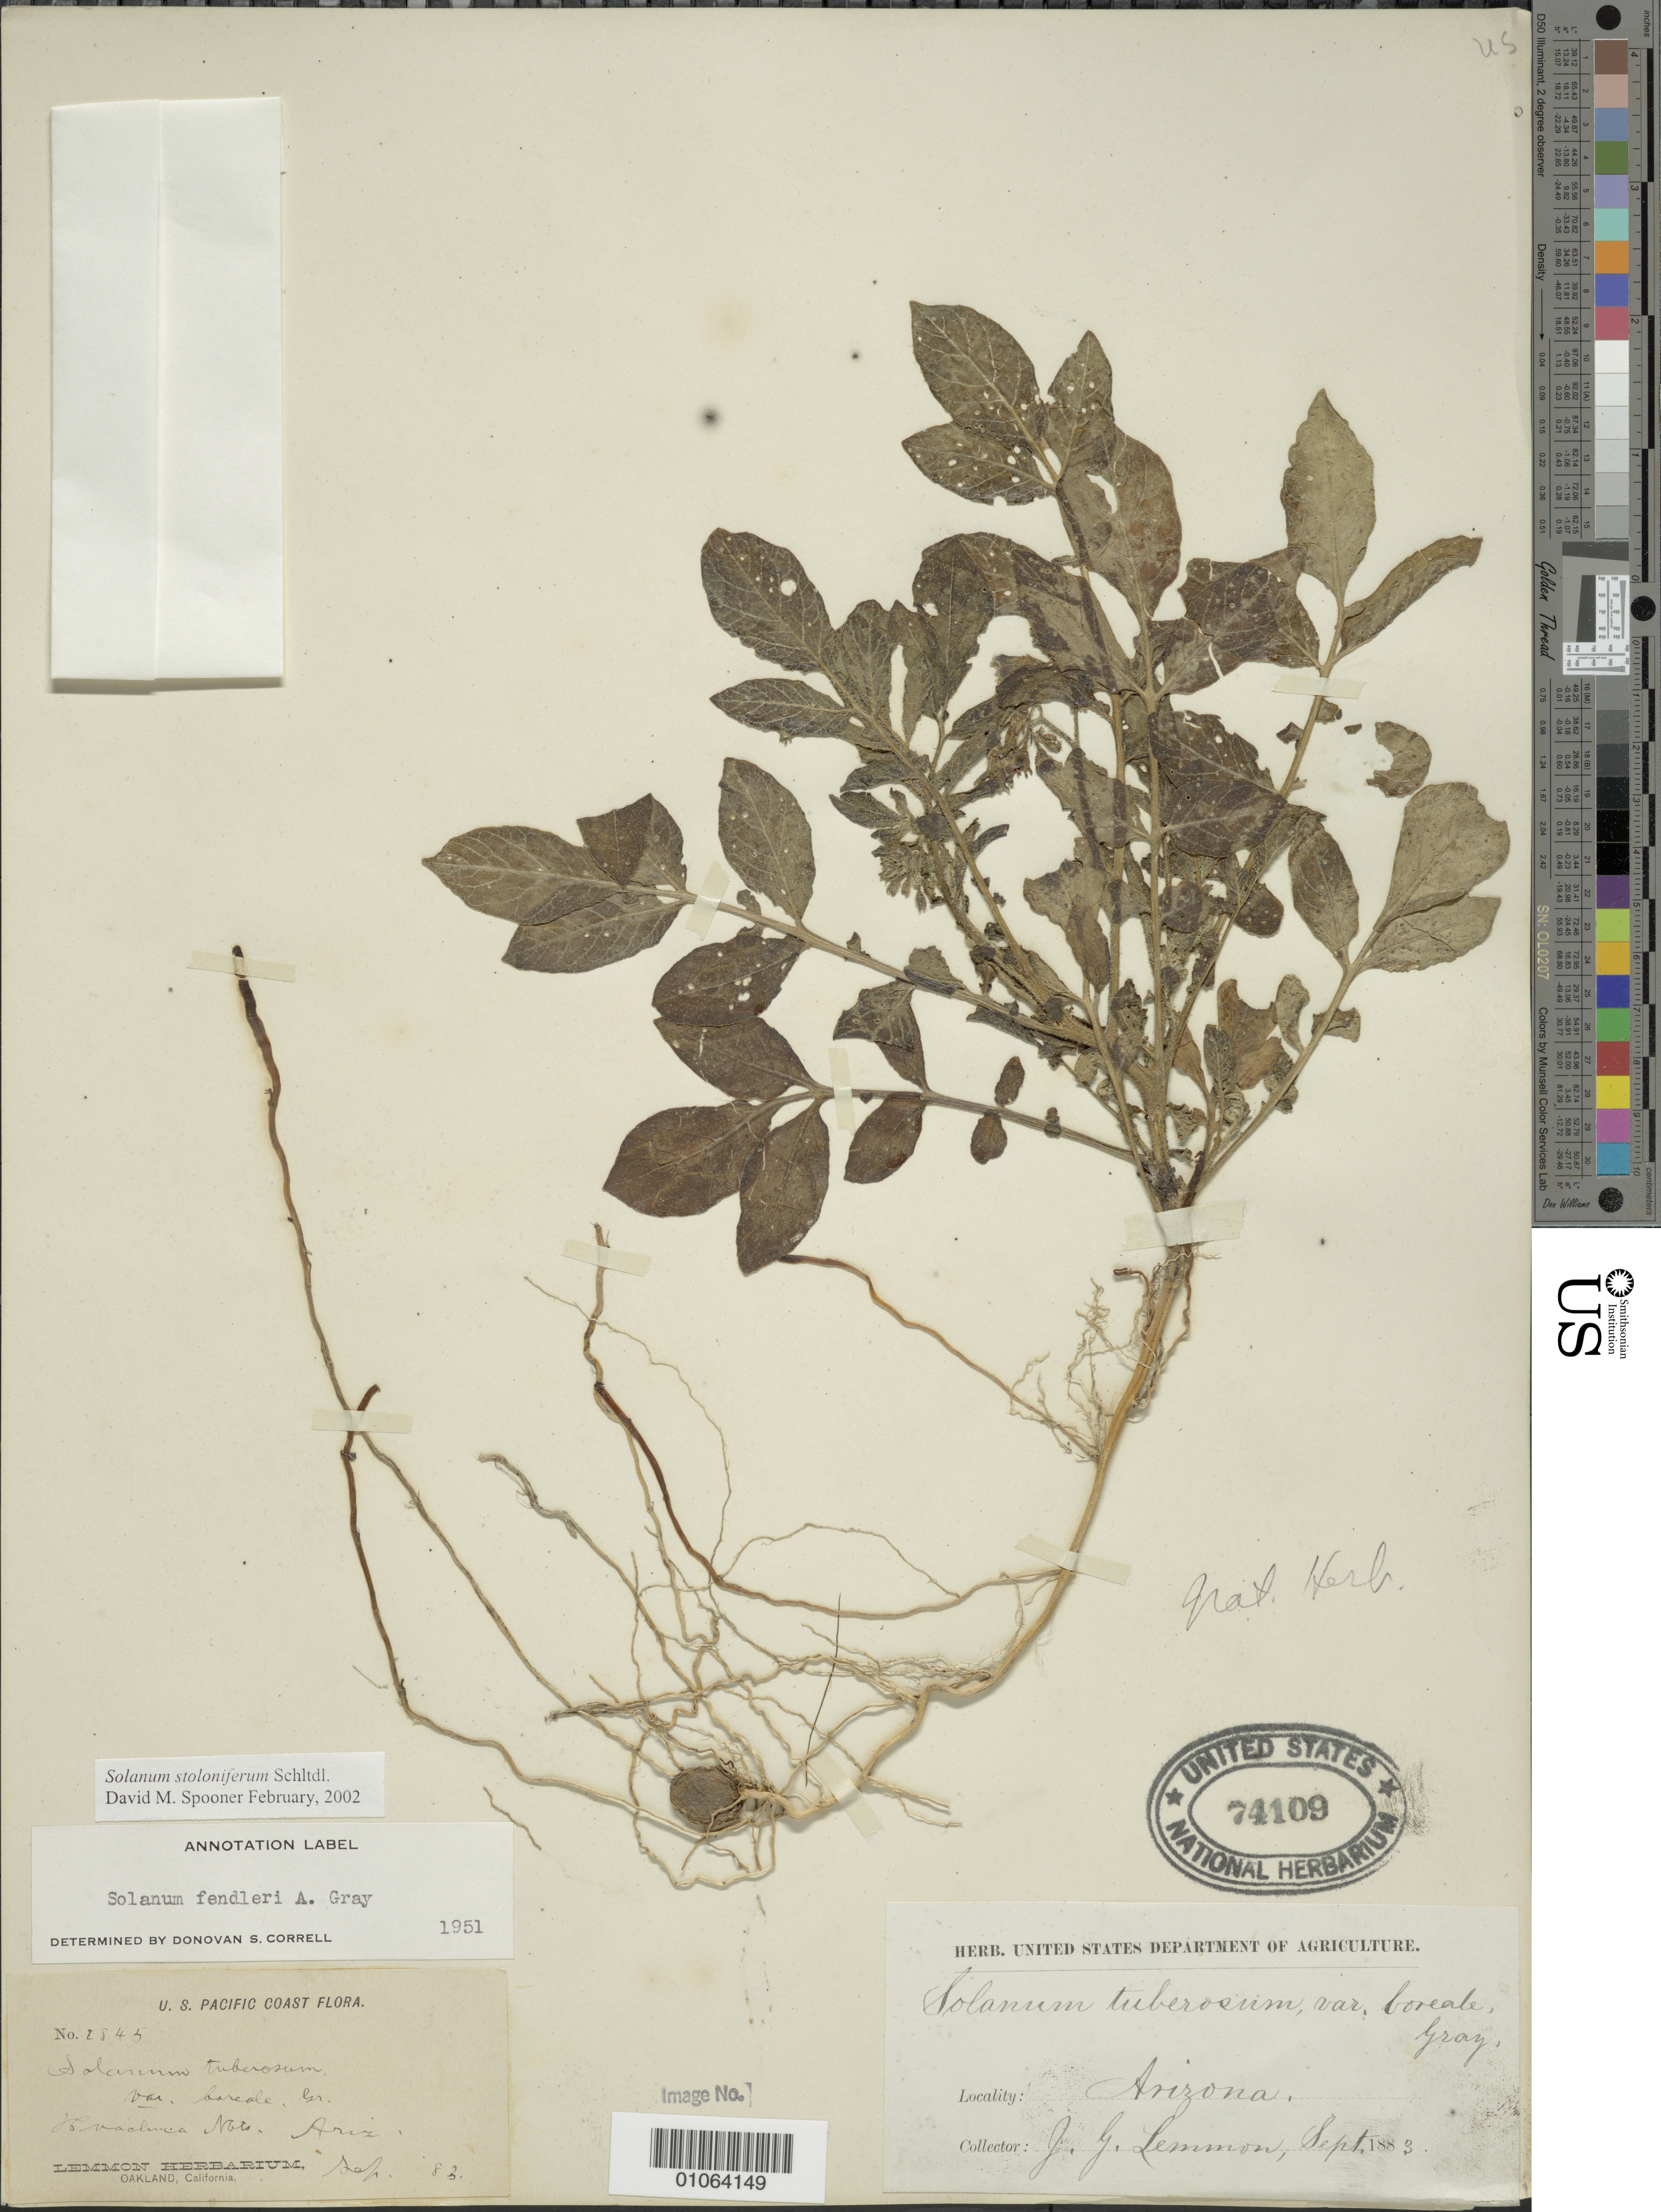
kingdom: Plantae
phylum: Tracheophyta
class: Magnoliopsida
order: Solanales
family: Solanaceae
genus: Solanum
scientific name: Solanum stoloniferum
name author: Schltdl.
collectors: J. Lemmon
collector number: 2845*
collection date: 1883-09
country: United States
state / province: Arizona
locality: U.S. Pacific Coast. Huachuca Mts.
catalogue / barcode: US 74109